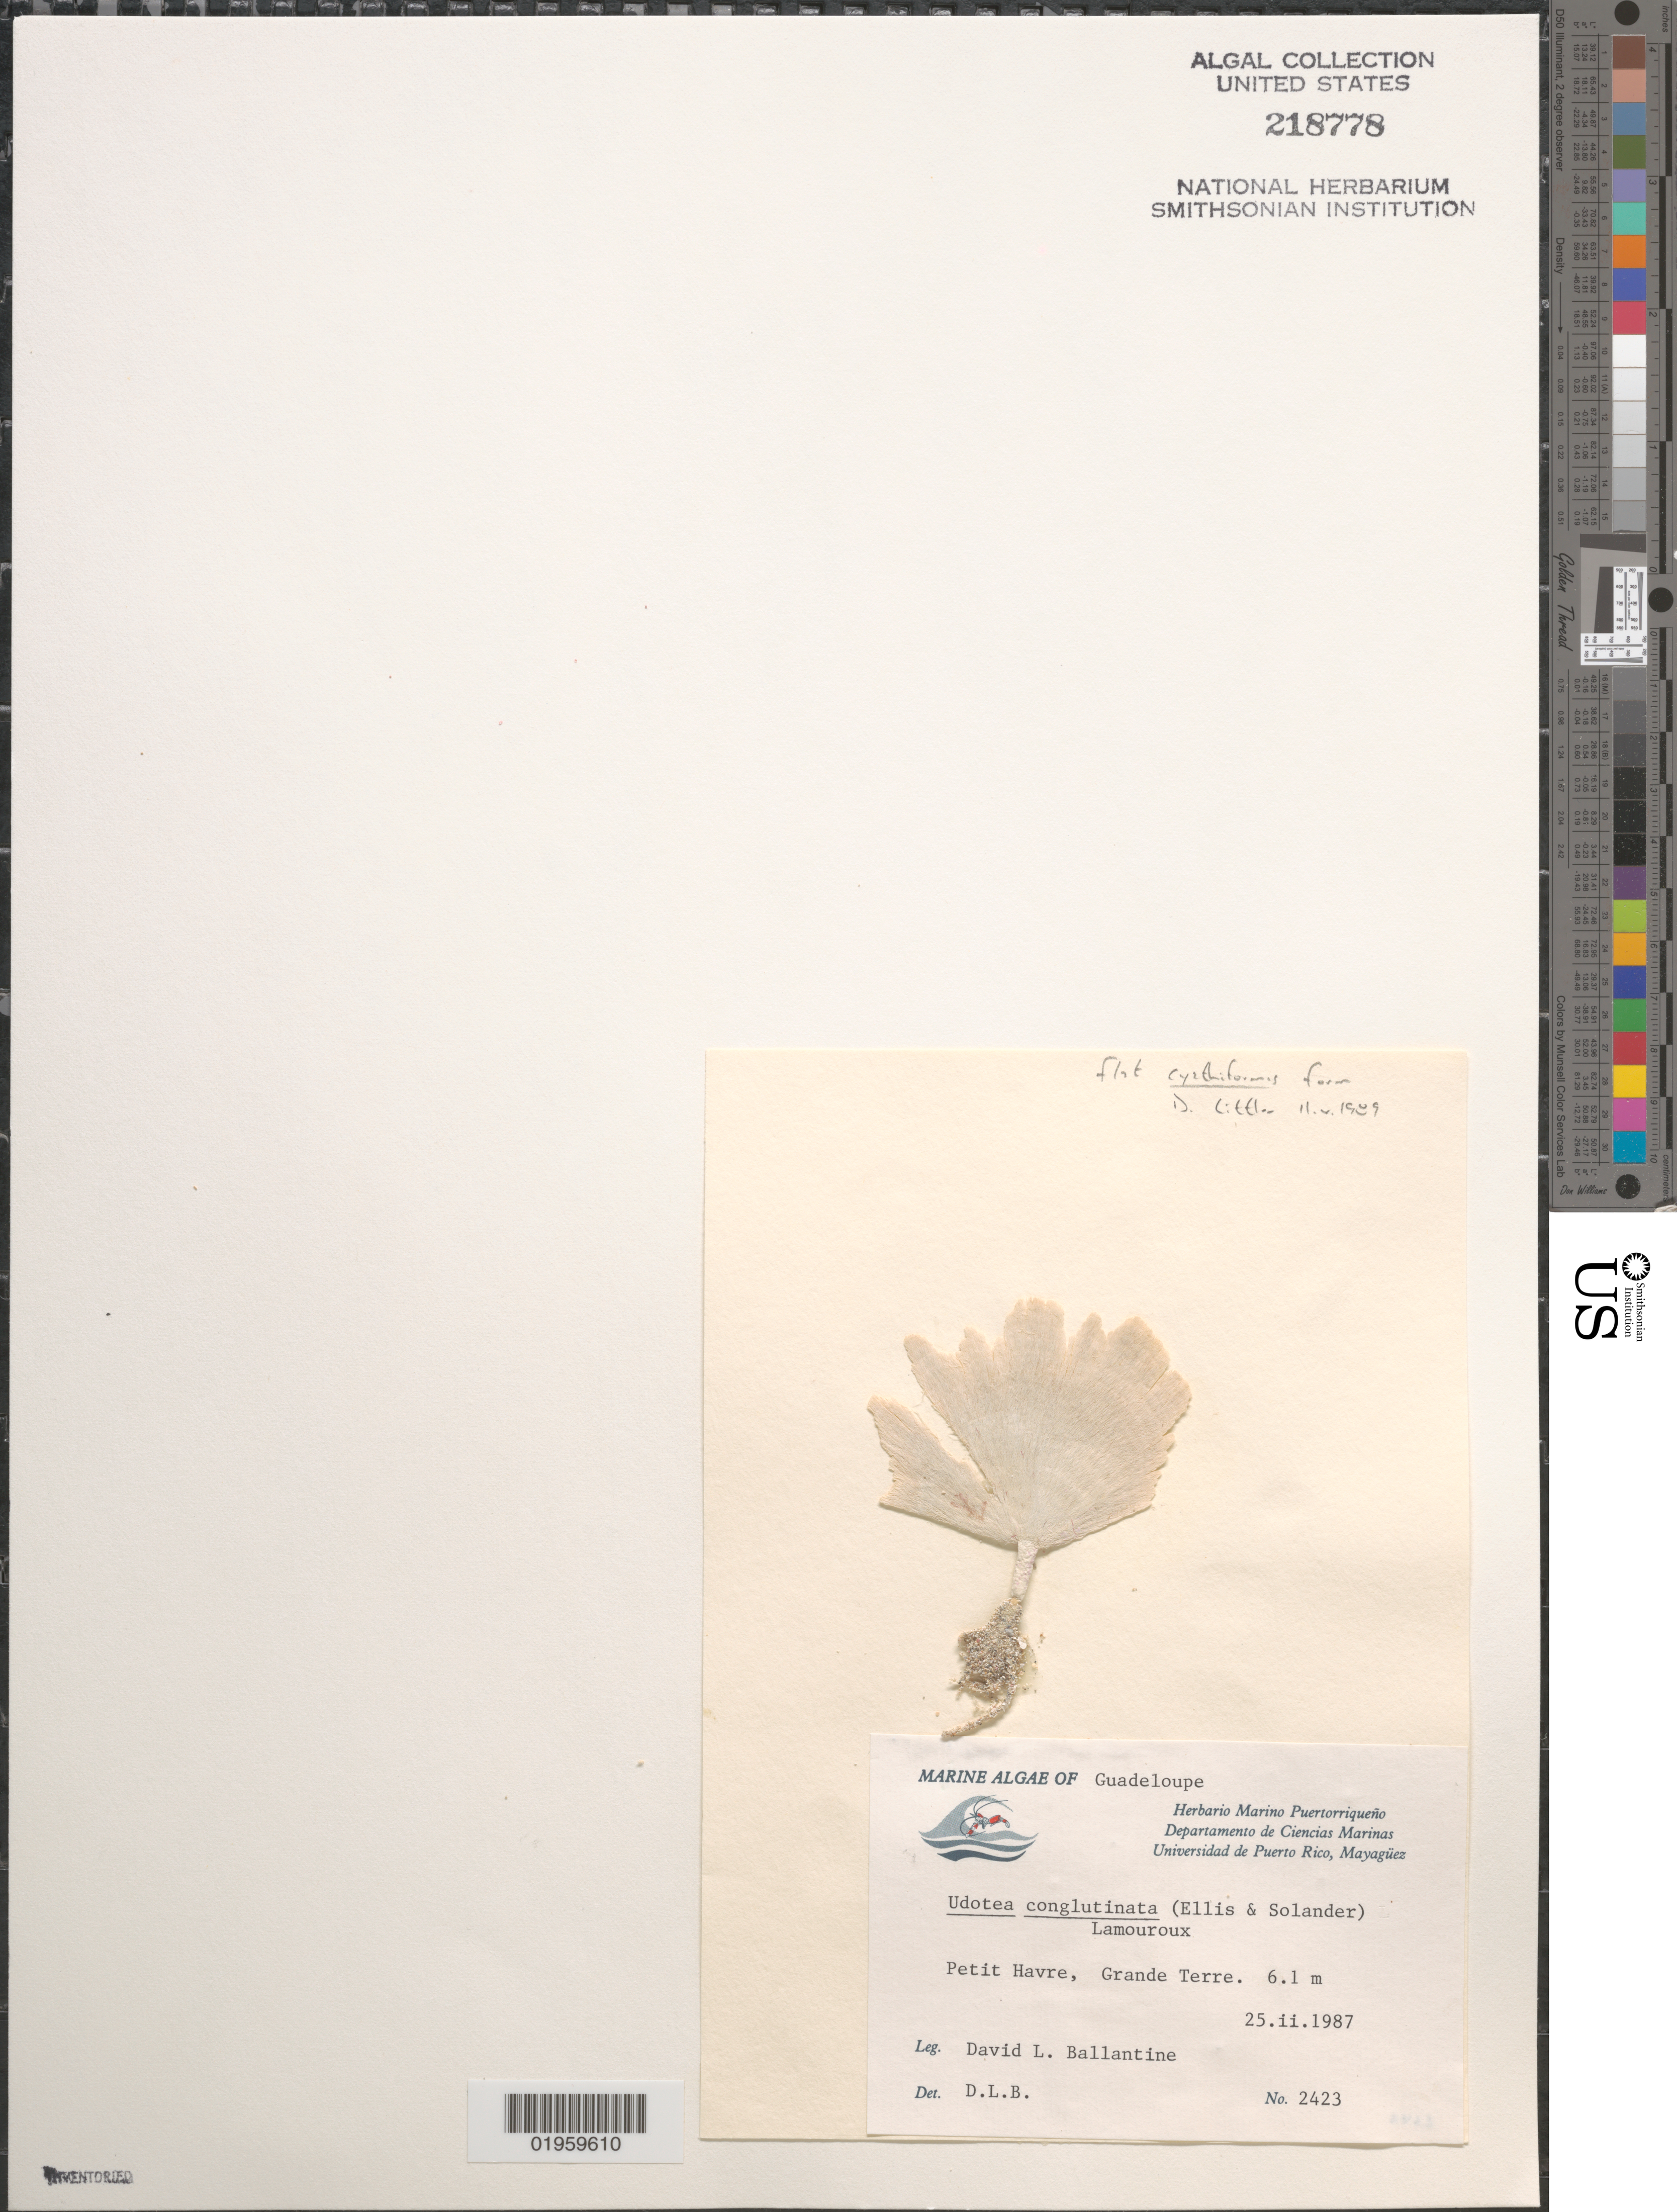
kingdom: Plantae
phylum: Chlorophyta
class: Ulvophyceae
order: Bryopsidales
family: Udoteaceae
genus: Udotea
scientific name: Udotea conglutinata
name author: (Ellis & Sol.) J.V.Lamouroux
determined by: Ballantine, D. L.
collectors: D.L. Ballantine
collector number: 2423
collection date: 1987-02-25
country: Guadeloupe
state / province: Grande Terre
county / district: Petit Havre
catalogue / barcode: US 218778